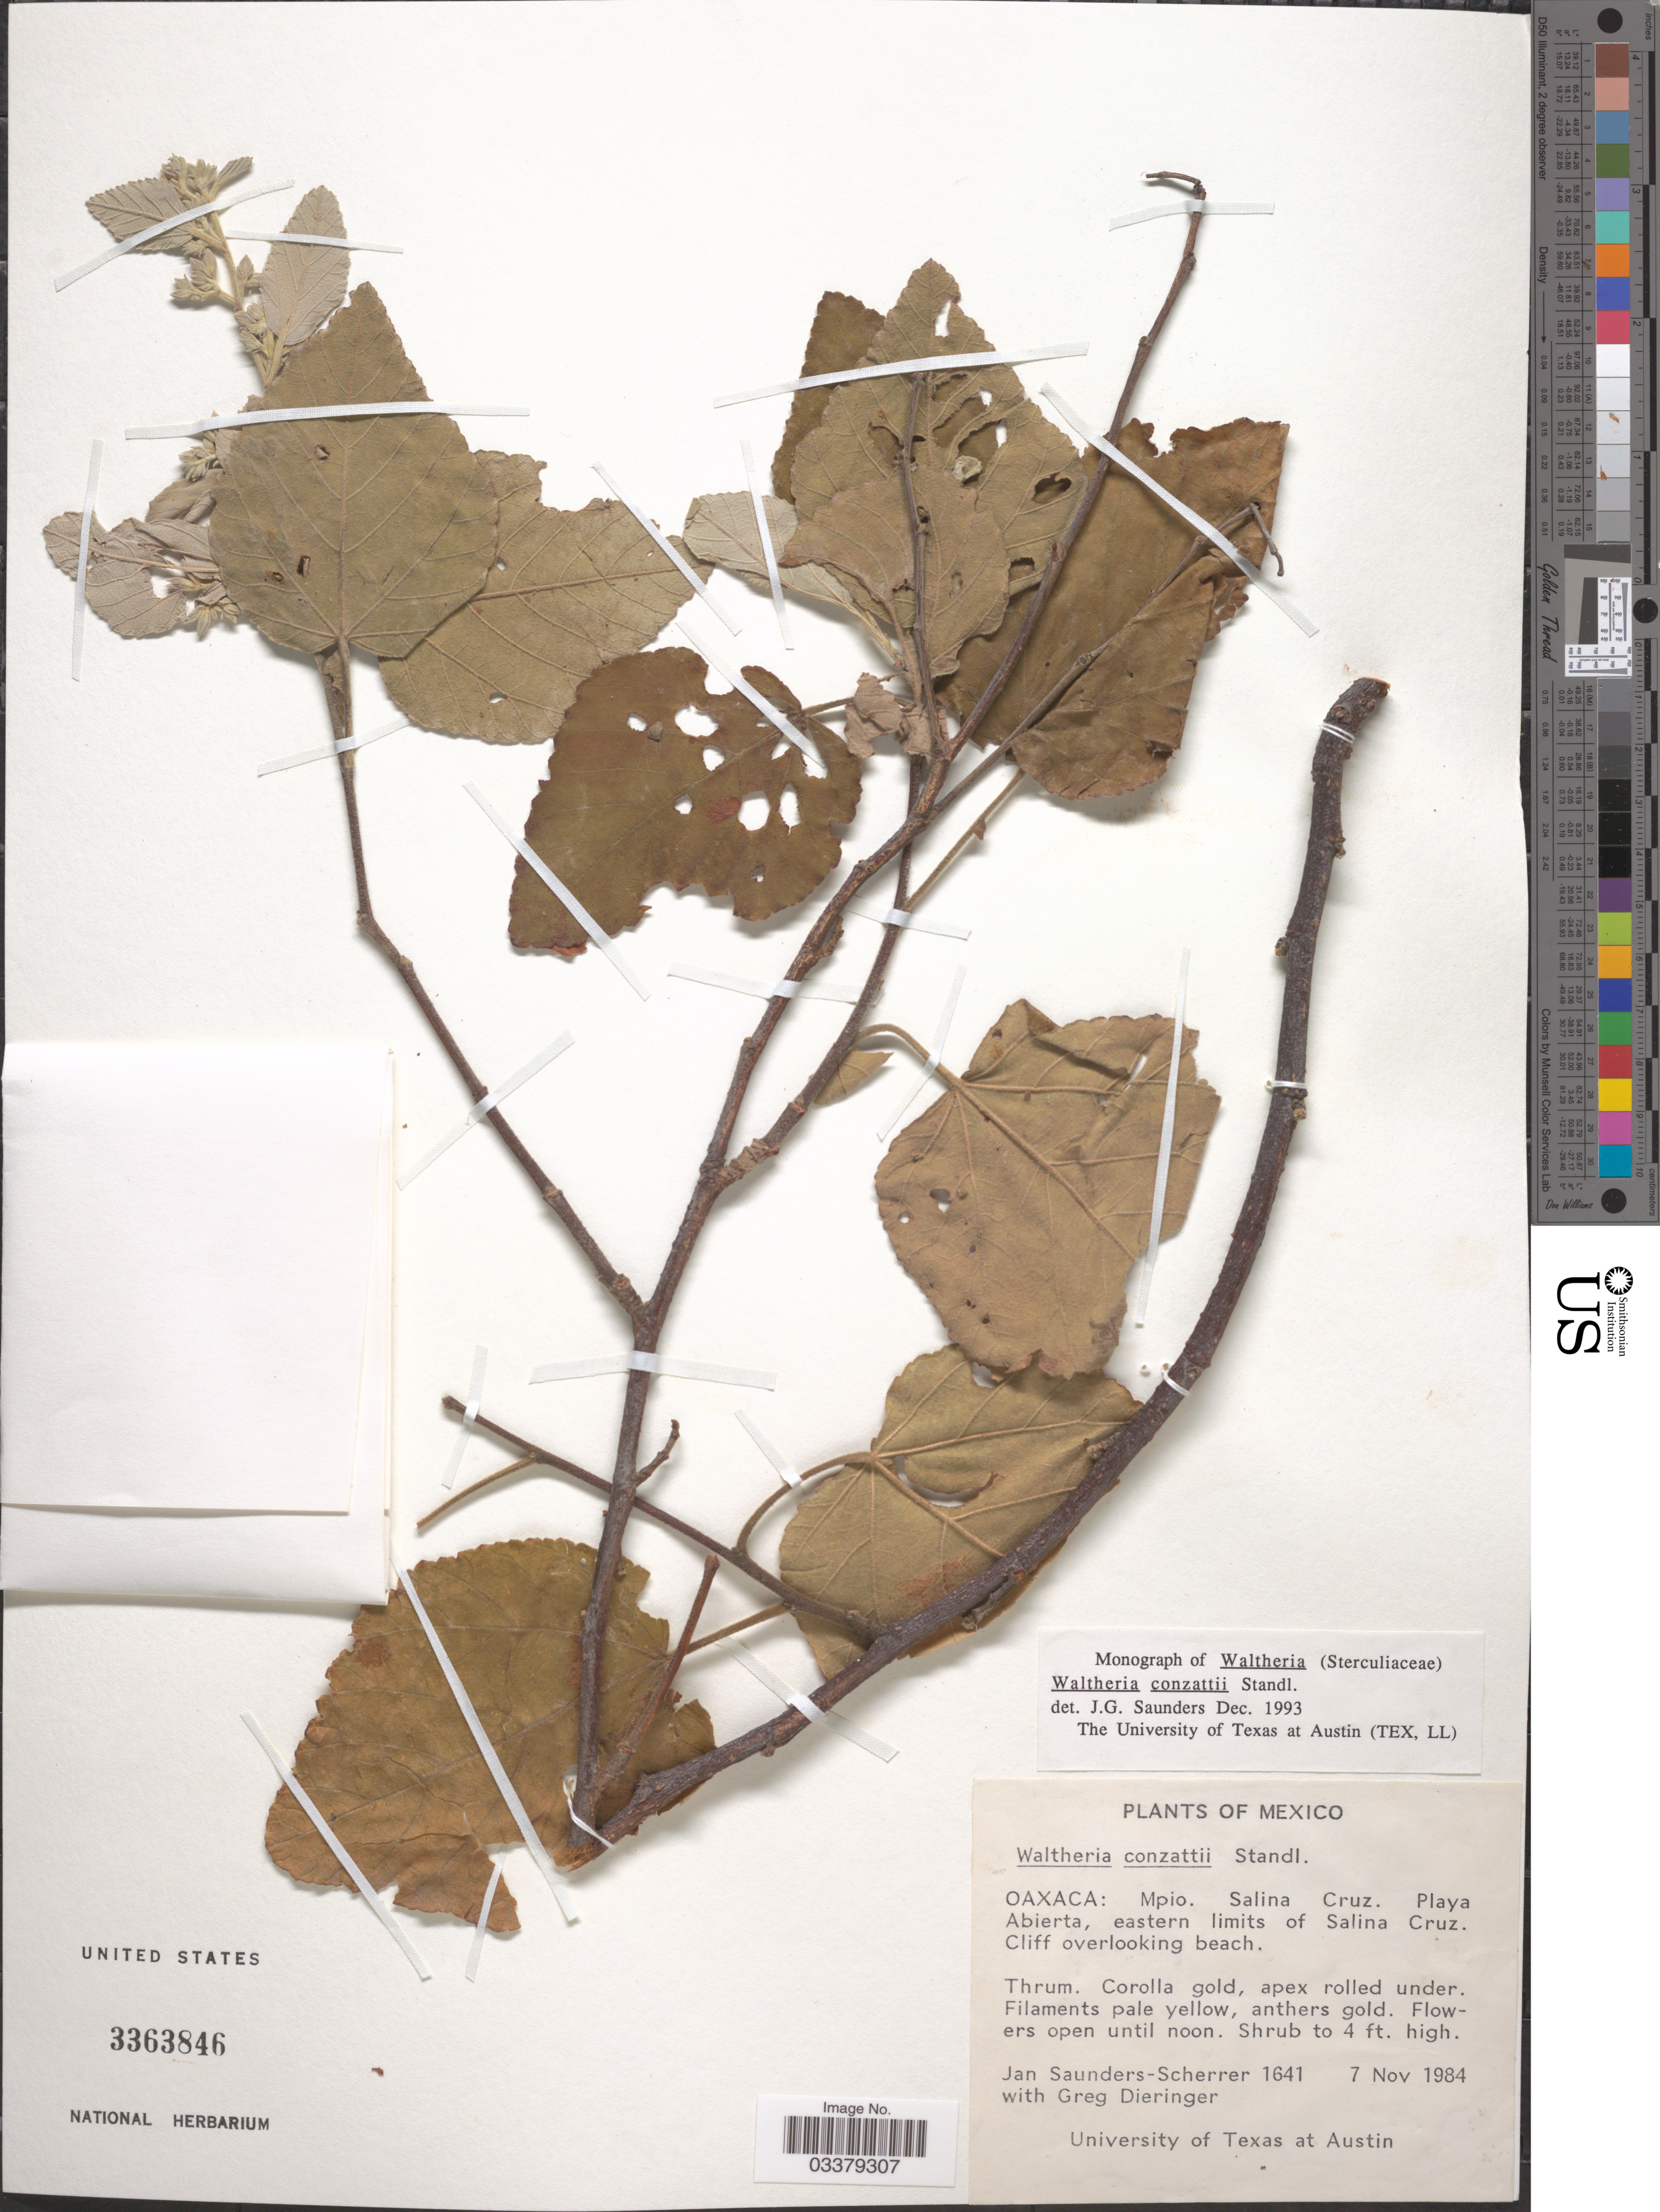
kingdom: Plantae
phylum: Tracheophyta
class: Magnoliopsida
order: Malvales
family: Malvaceae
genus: Waltheria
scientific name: Waltheria conzattii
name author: Standl.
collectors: J. Saunders-Scherrer & G. Dieringer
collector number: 1641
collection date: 1984-11-07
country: Mexico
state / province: Oaxaca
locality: Mpio. Salina Cruz. Playa Abierta, eastern limits of Salina Cruz.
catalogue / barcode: US 3363846